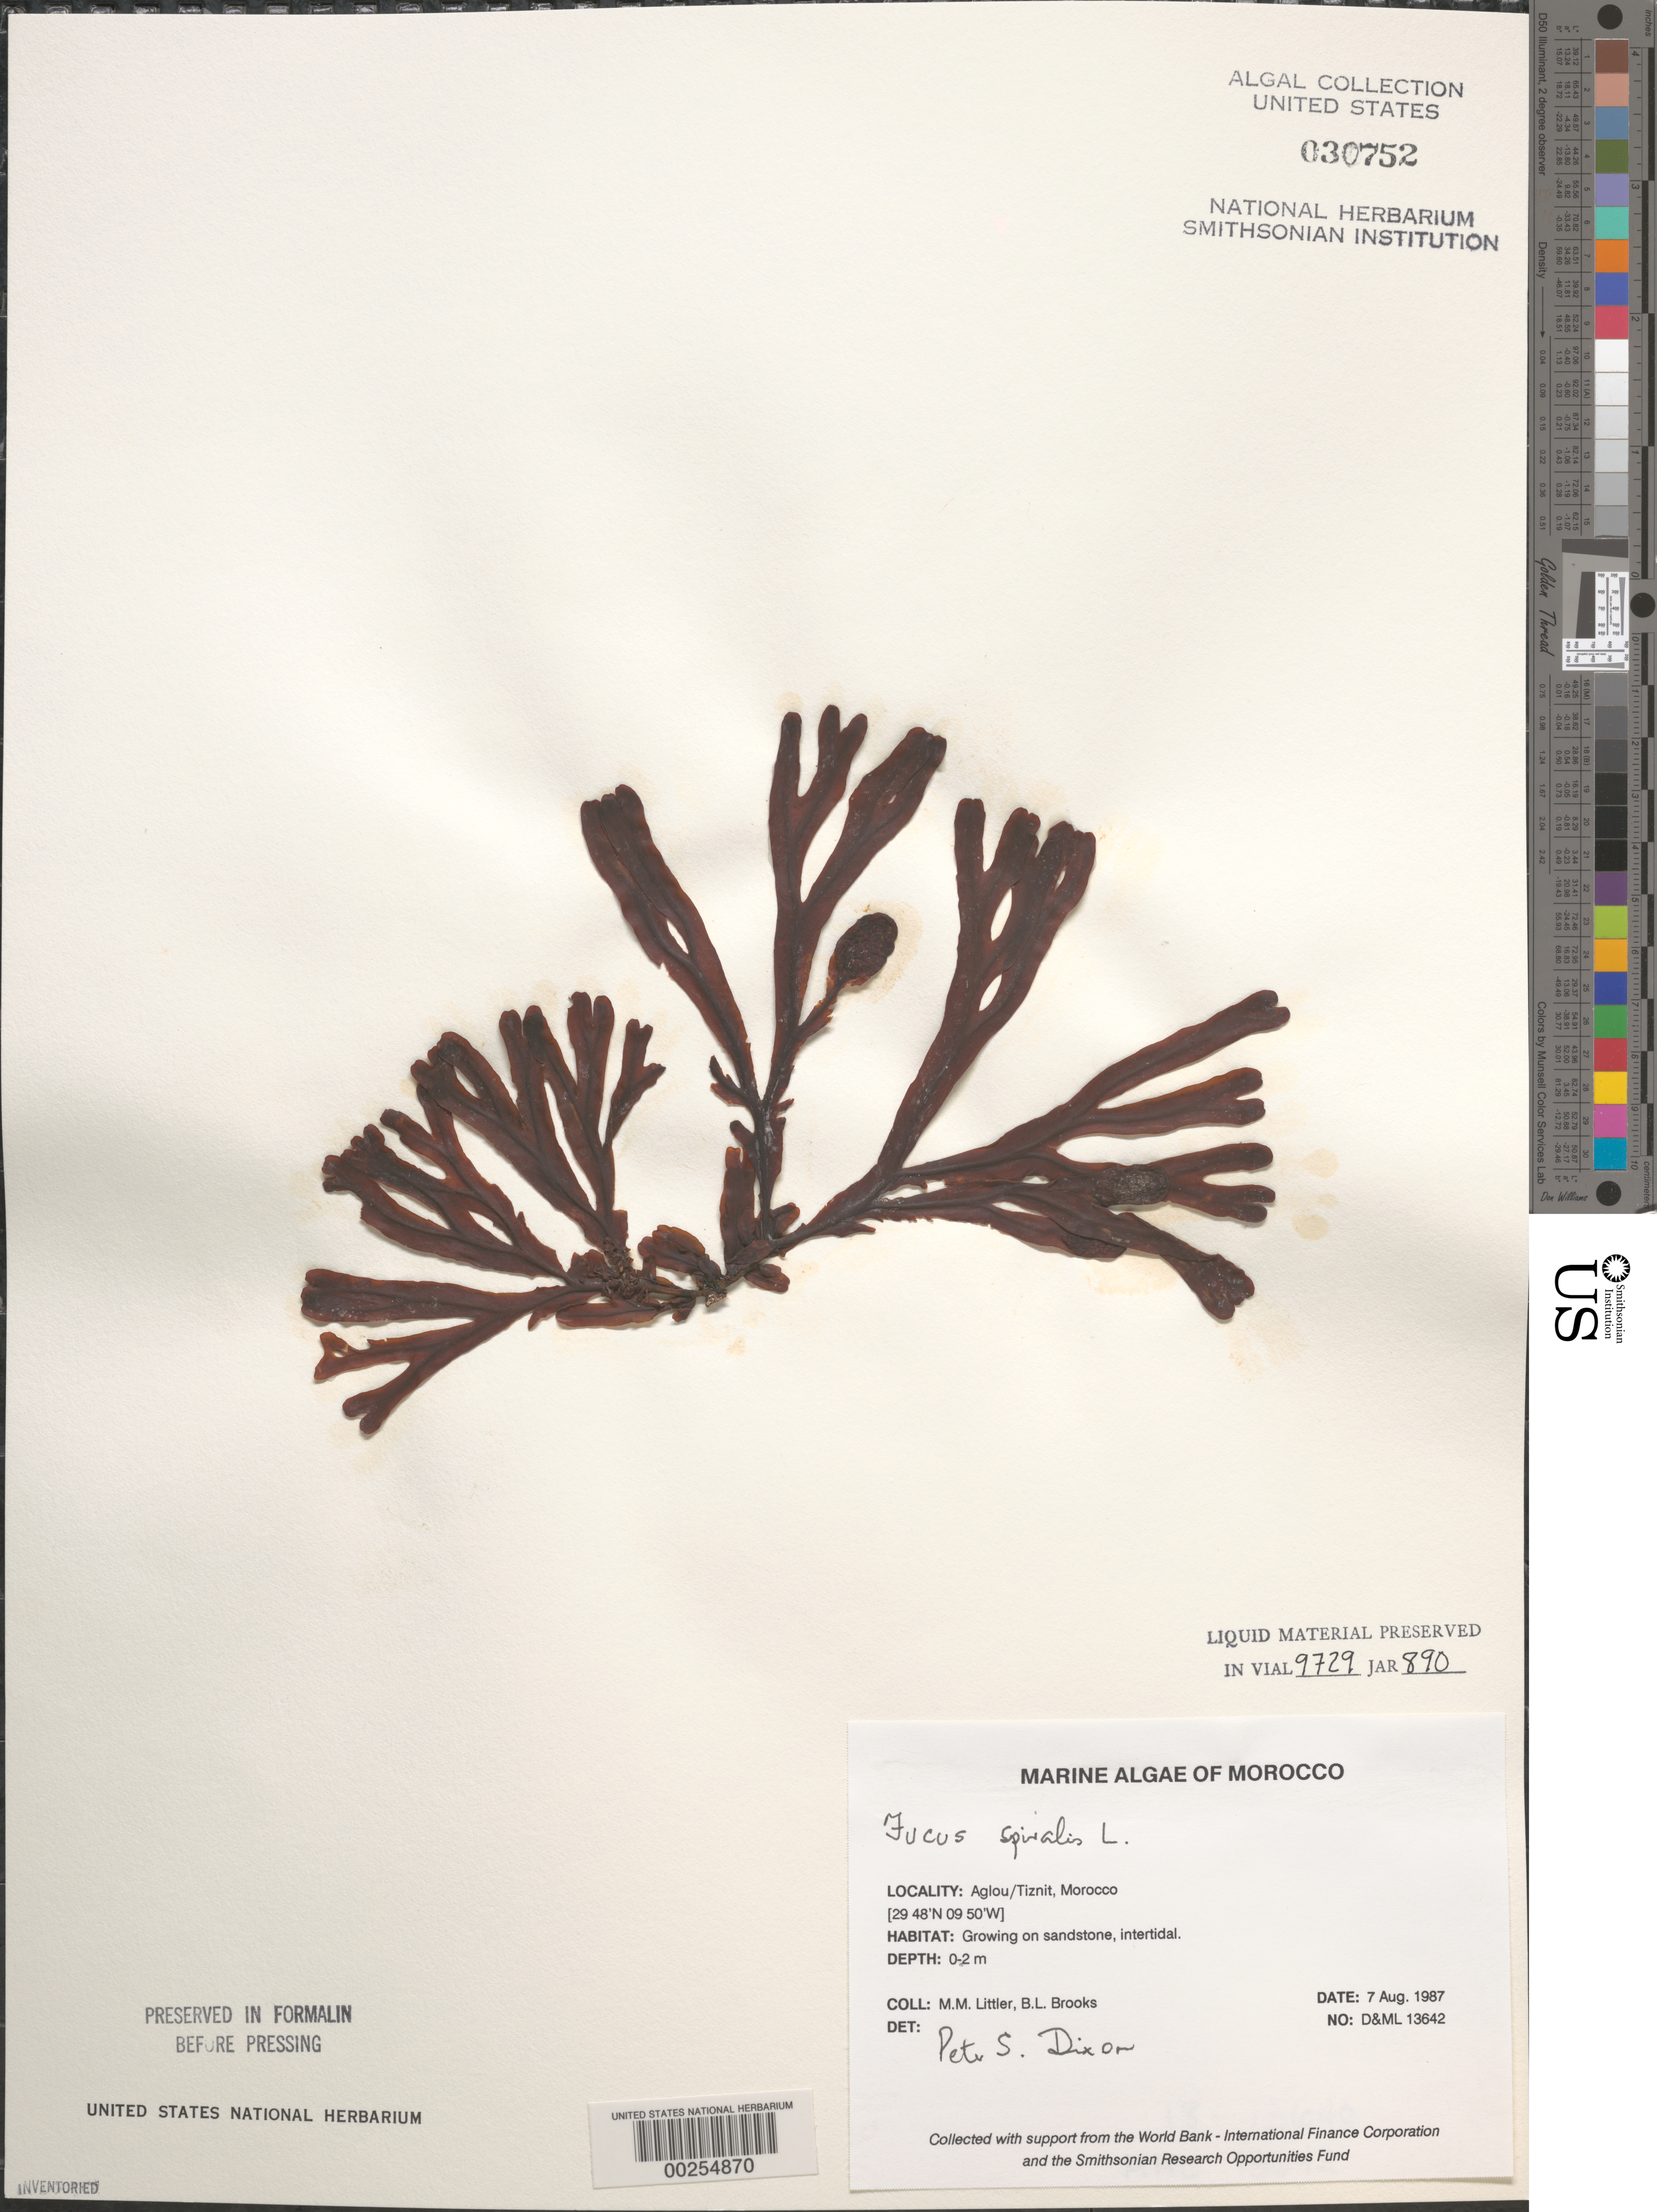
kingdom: Chromista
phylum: Ochrophyta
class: Phaeophyceae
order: Fucales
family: Fucaceae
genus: Fucus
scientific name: Fucus spiralis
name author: L.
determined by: Dixon, P. S.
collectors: M. M. Littler & B. Brooks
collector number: D&ML 13642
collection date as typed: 07 Aug 1987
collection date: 1987-08-07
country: Morocco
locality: Aglou / Tiznit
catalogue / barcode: US 30752